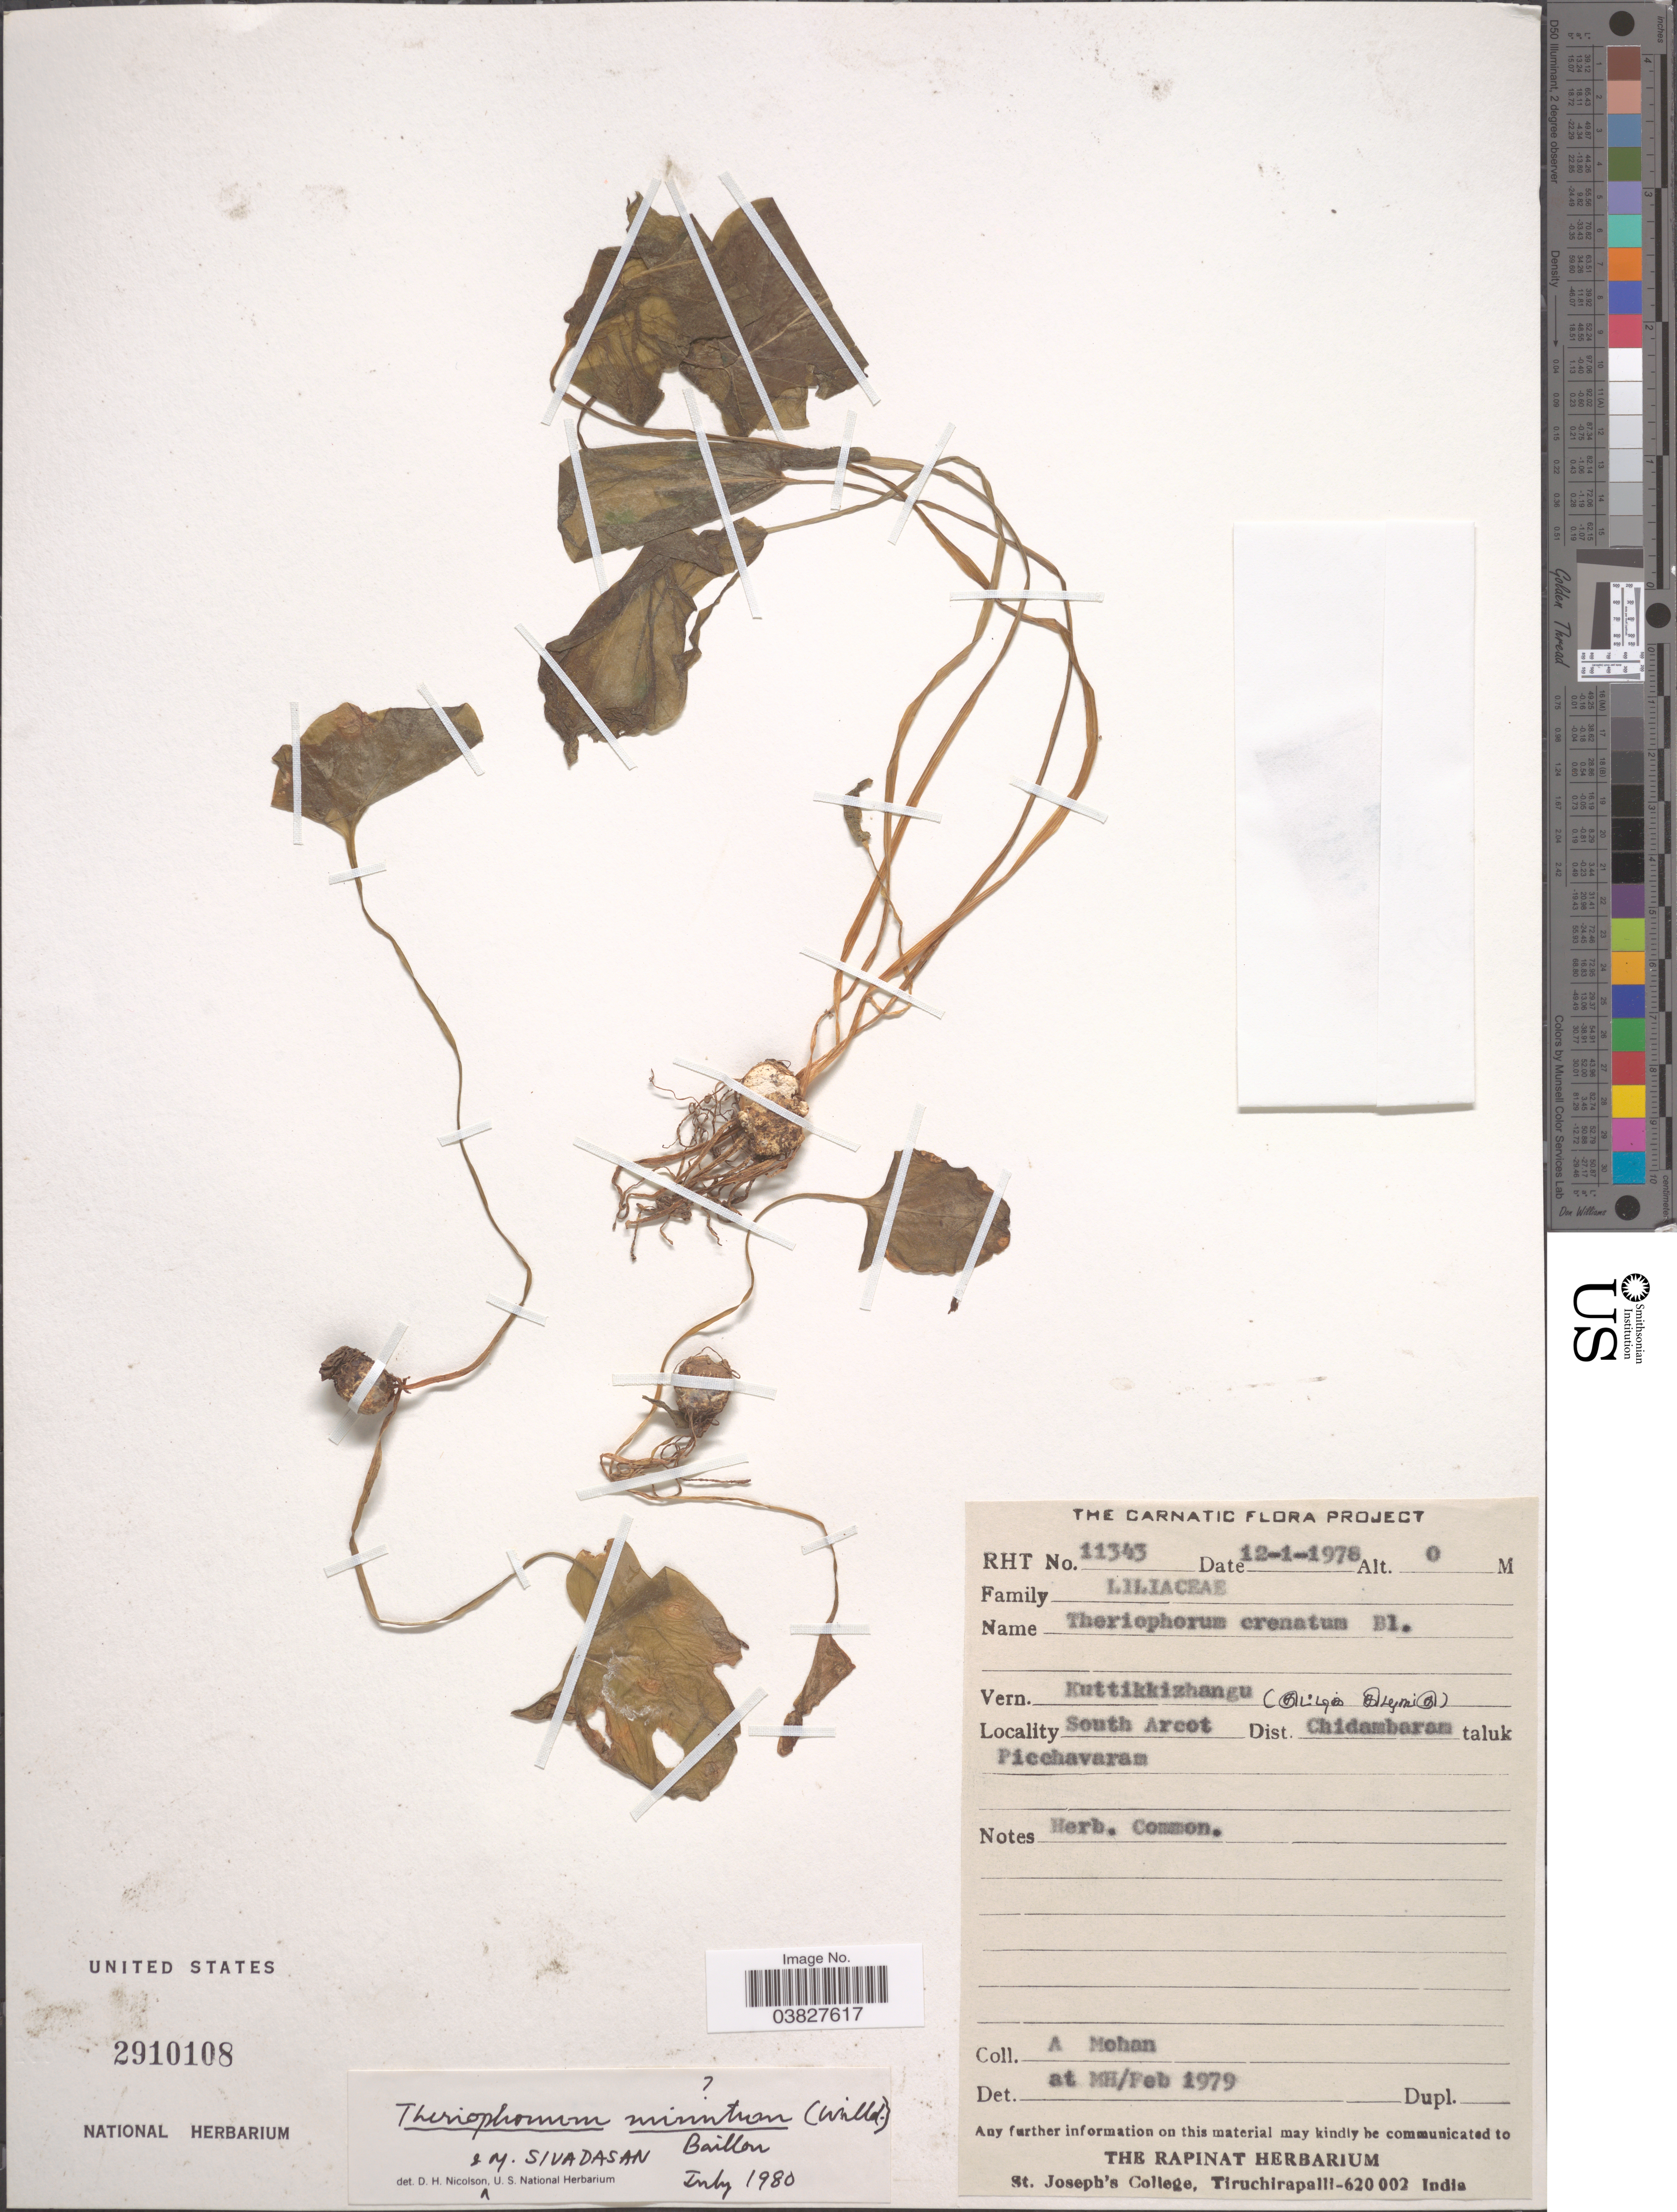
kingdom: Plantae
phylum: Tracheophyta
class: Liliopsida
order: Alismatales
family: Araceae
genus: Theriophonum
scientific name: Theriophonum minutum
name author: (Willd.) Baill.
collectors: A. Mohan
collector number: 11343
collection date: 1978-01-12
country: India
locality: South Arcot Dist. Chidambaran taluk Picchavaram.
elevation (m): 0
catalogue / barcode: US 2910108